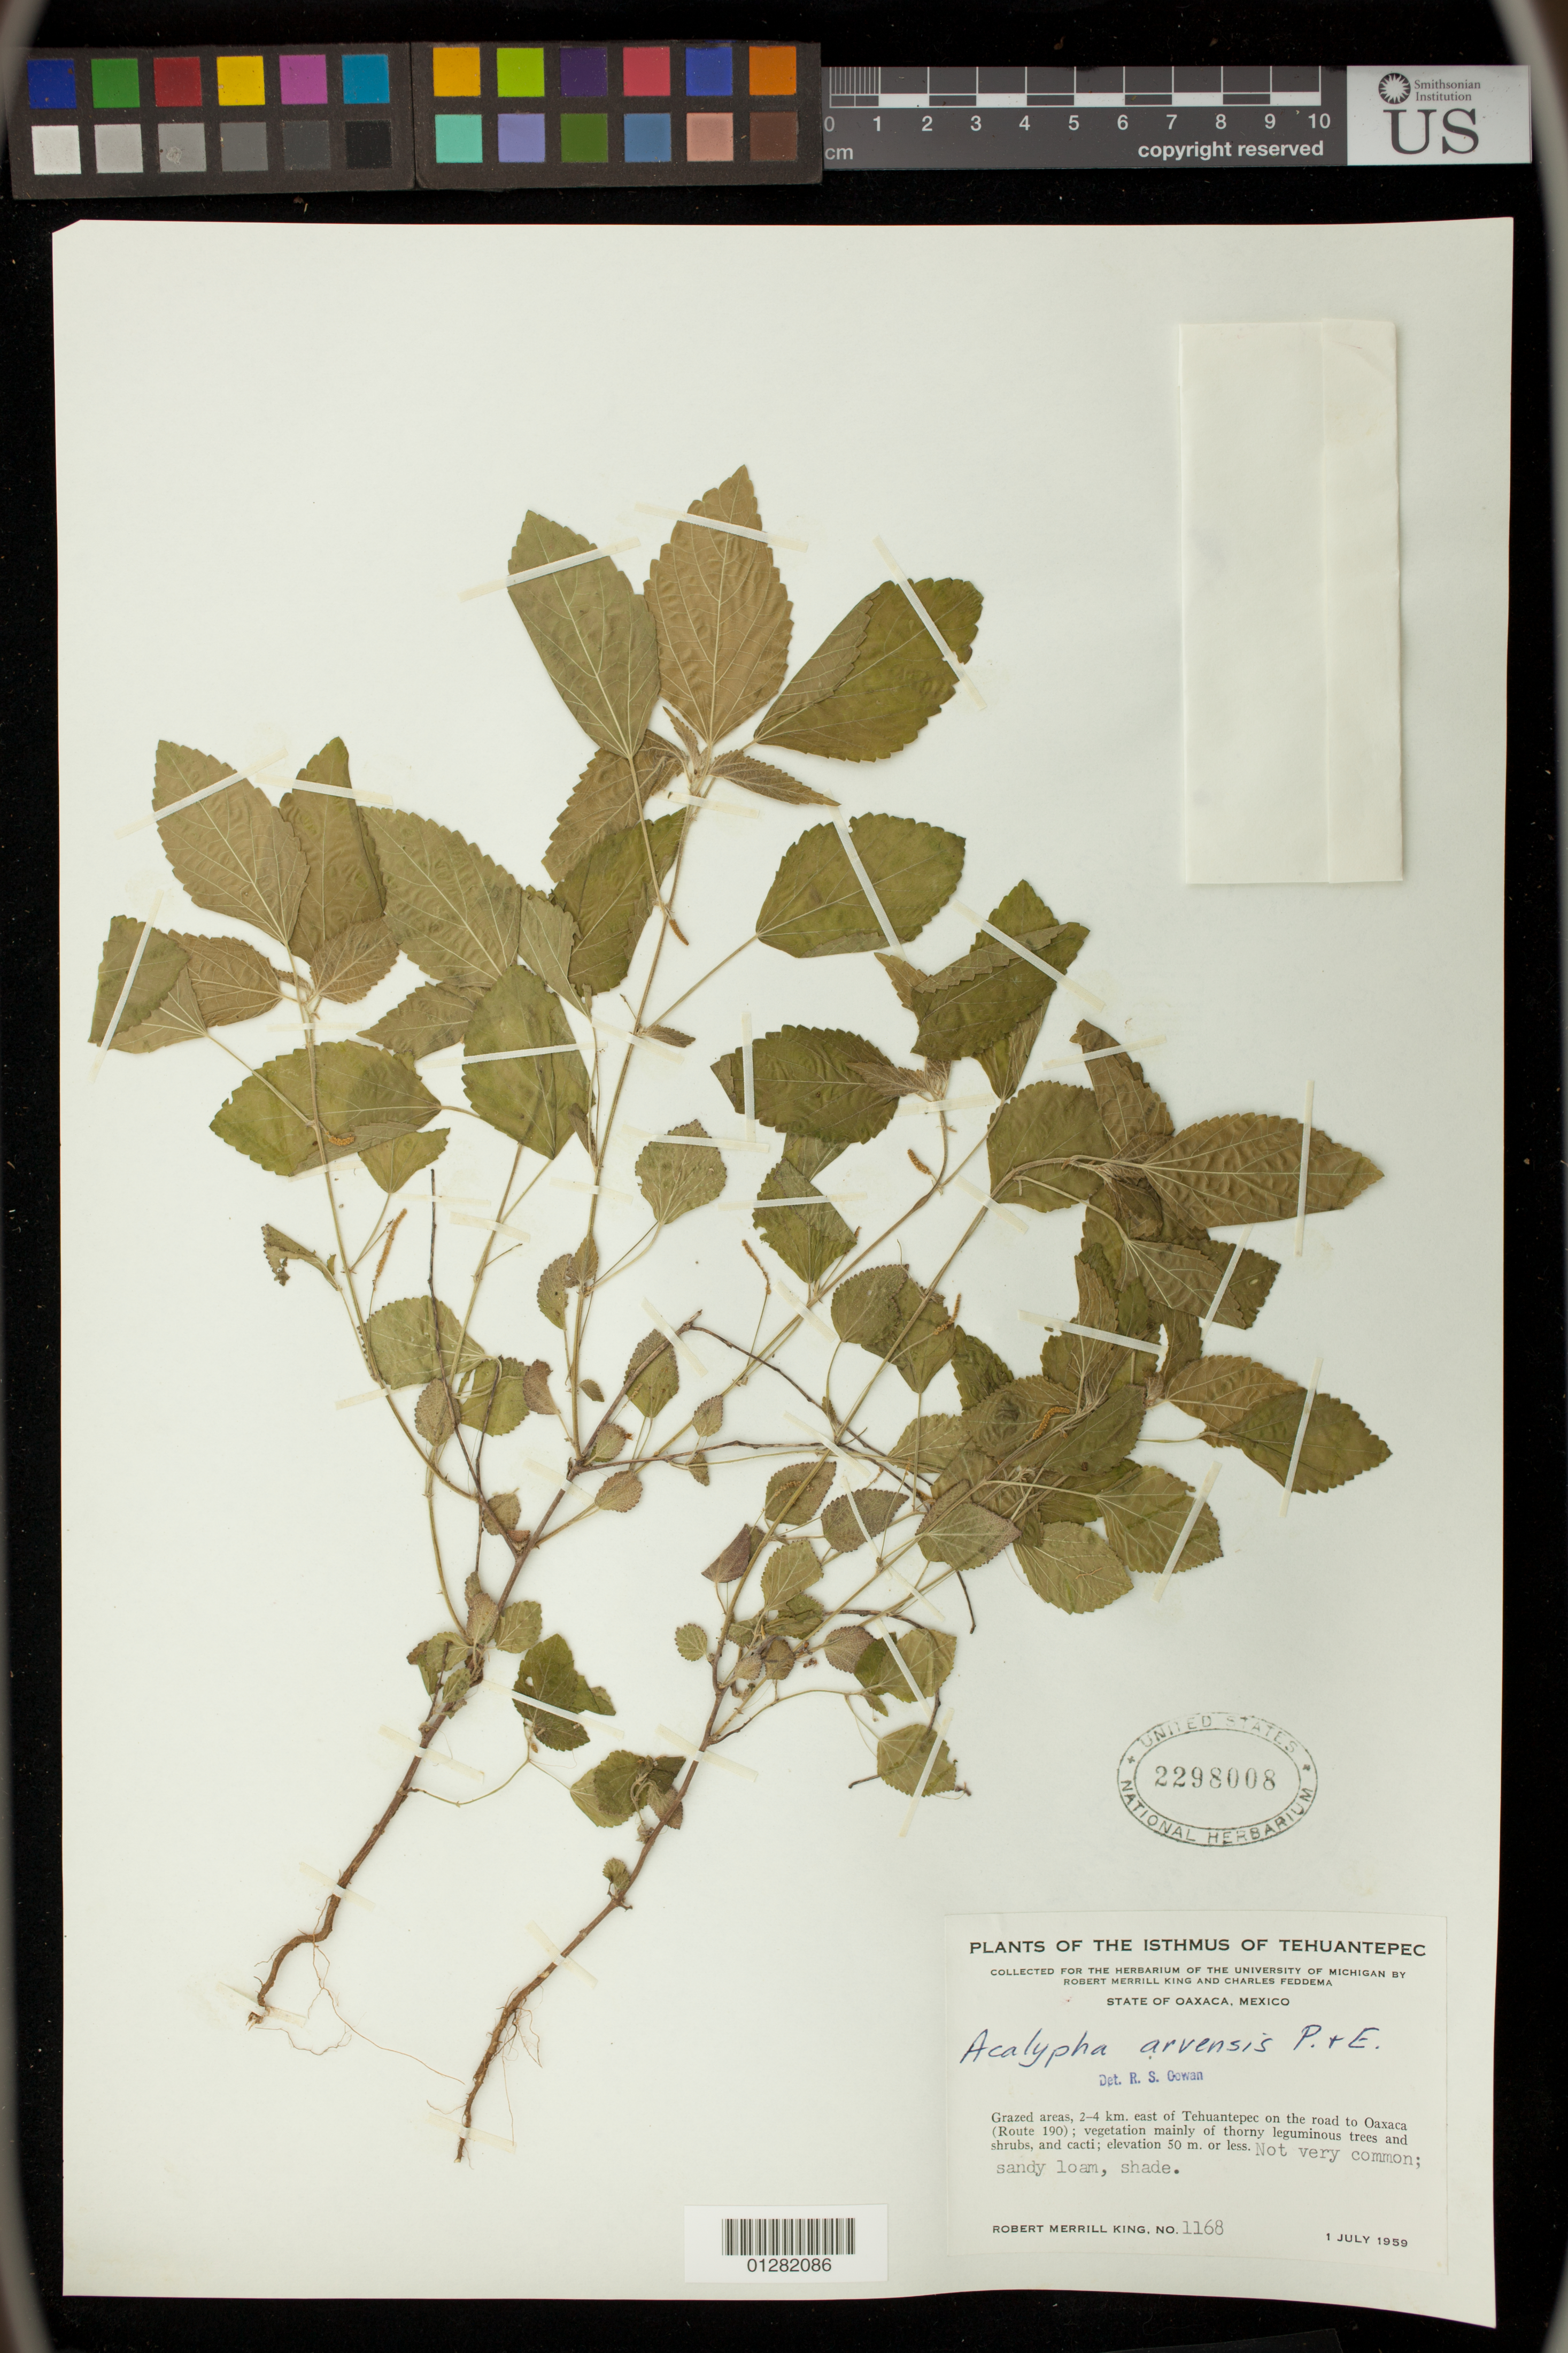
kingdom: Plantae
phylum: Tracheophyta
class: Magnoliopsida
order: Malpighiales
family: Euphorbiaceae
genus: Acalypha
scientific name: Acalypha arvensis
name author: Poepp.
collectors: R. M. King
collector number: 1168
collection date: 1959-07-01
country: Mexico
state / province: Oaxaca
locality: Grazed areas, 2-4 km. east of Tehuantepec on the road to Oaxaca (Route 190)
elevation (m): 50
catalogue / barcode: US 2298008